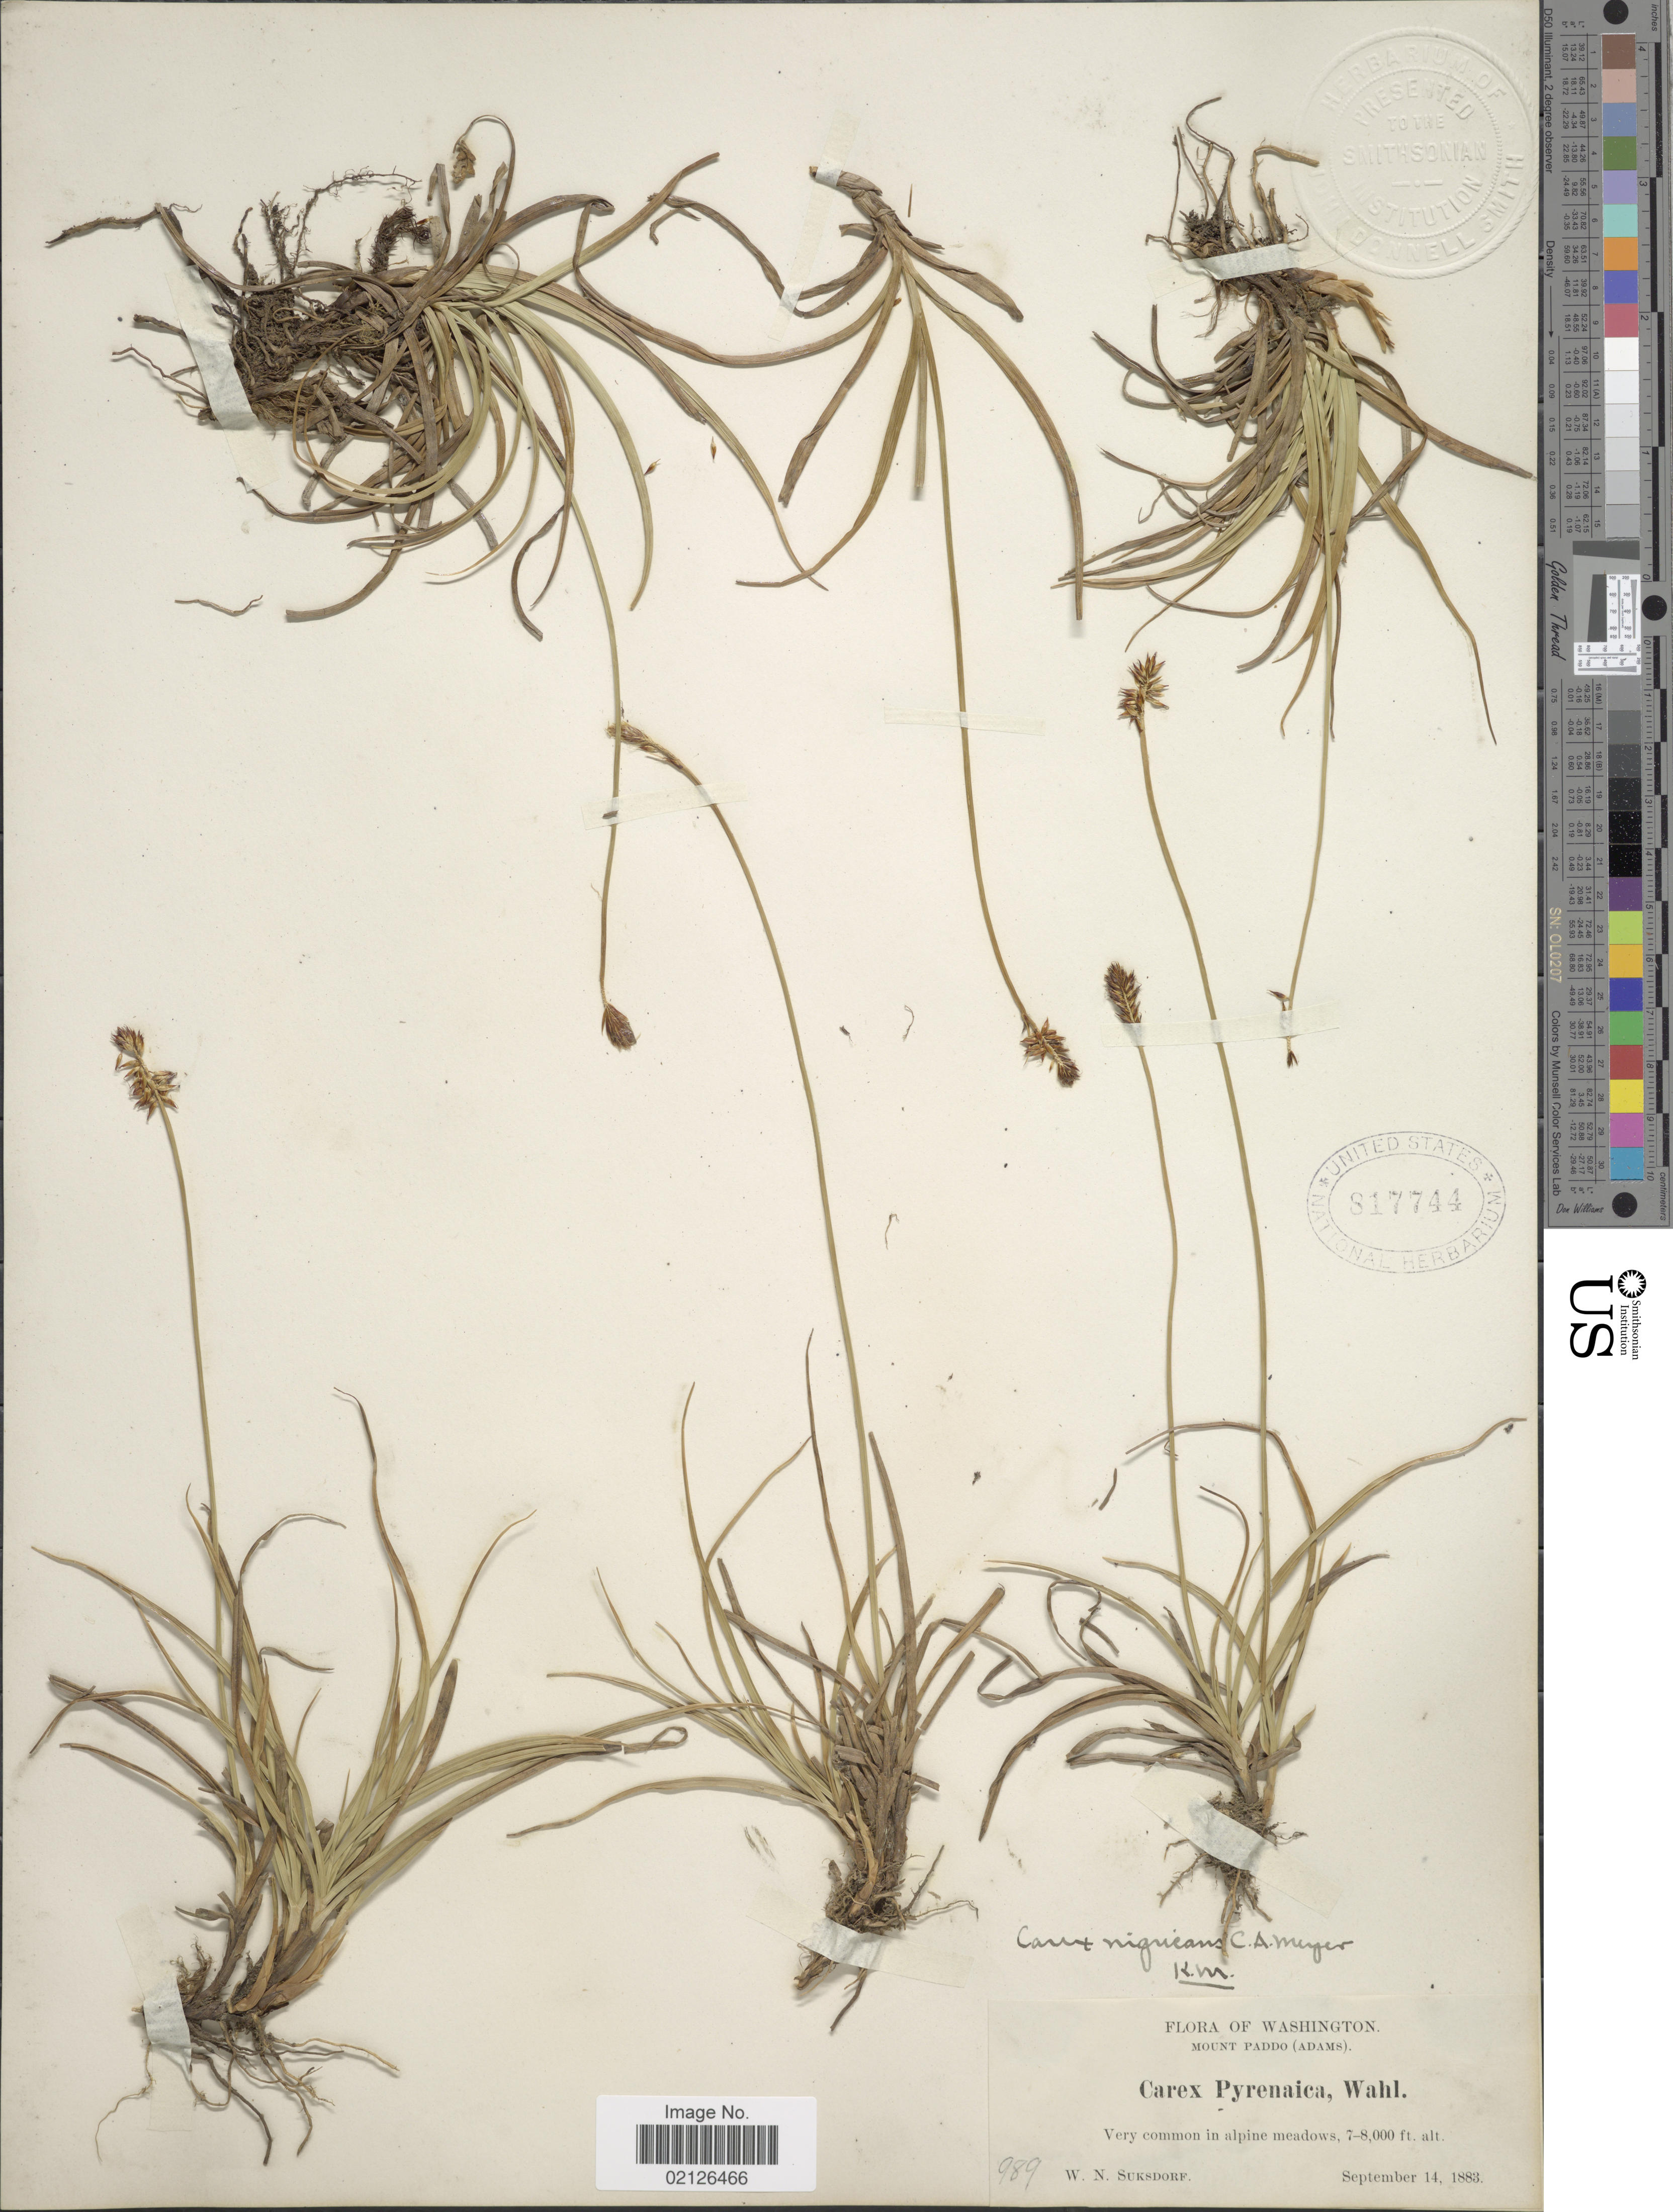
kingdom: Plantae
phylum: Tracheophyta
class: Liliopsida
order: Poales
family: Cyperaceae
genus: Carex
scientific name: Carex nigricans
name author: C.A. Mey.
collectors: W. N. Suksdorf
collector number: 989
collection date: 1883-09-14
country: United States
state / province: Washington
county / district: Skamania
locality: Mount Paddo (Adams)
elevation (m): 2134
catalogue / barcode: US 817744